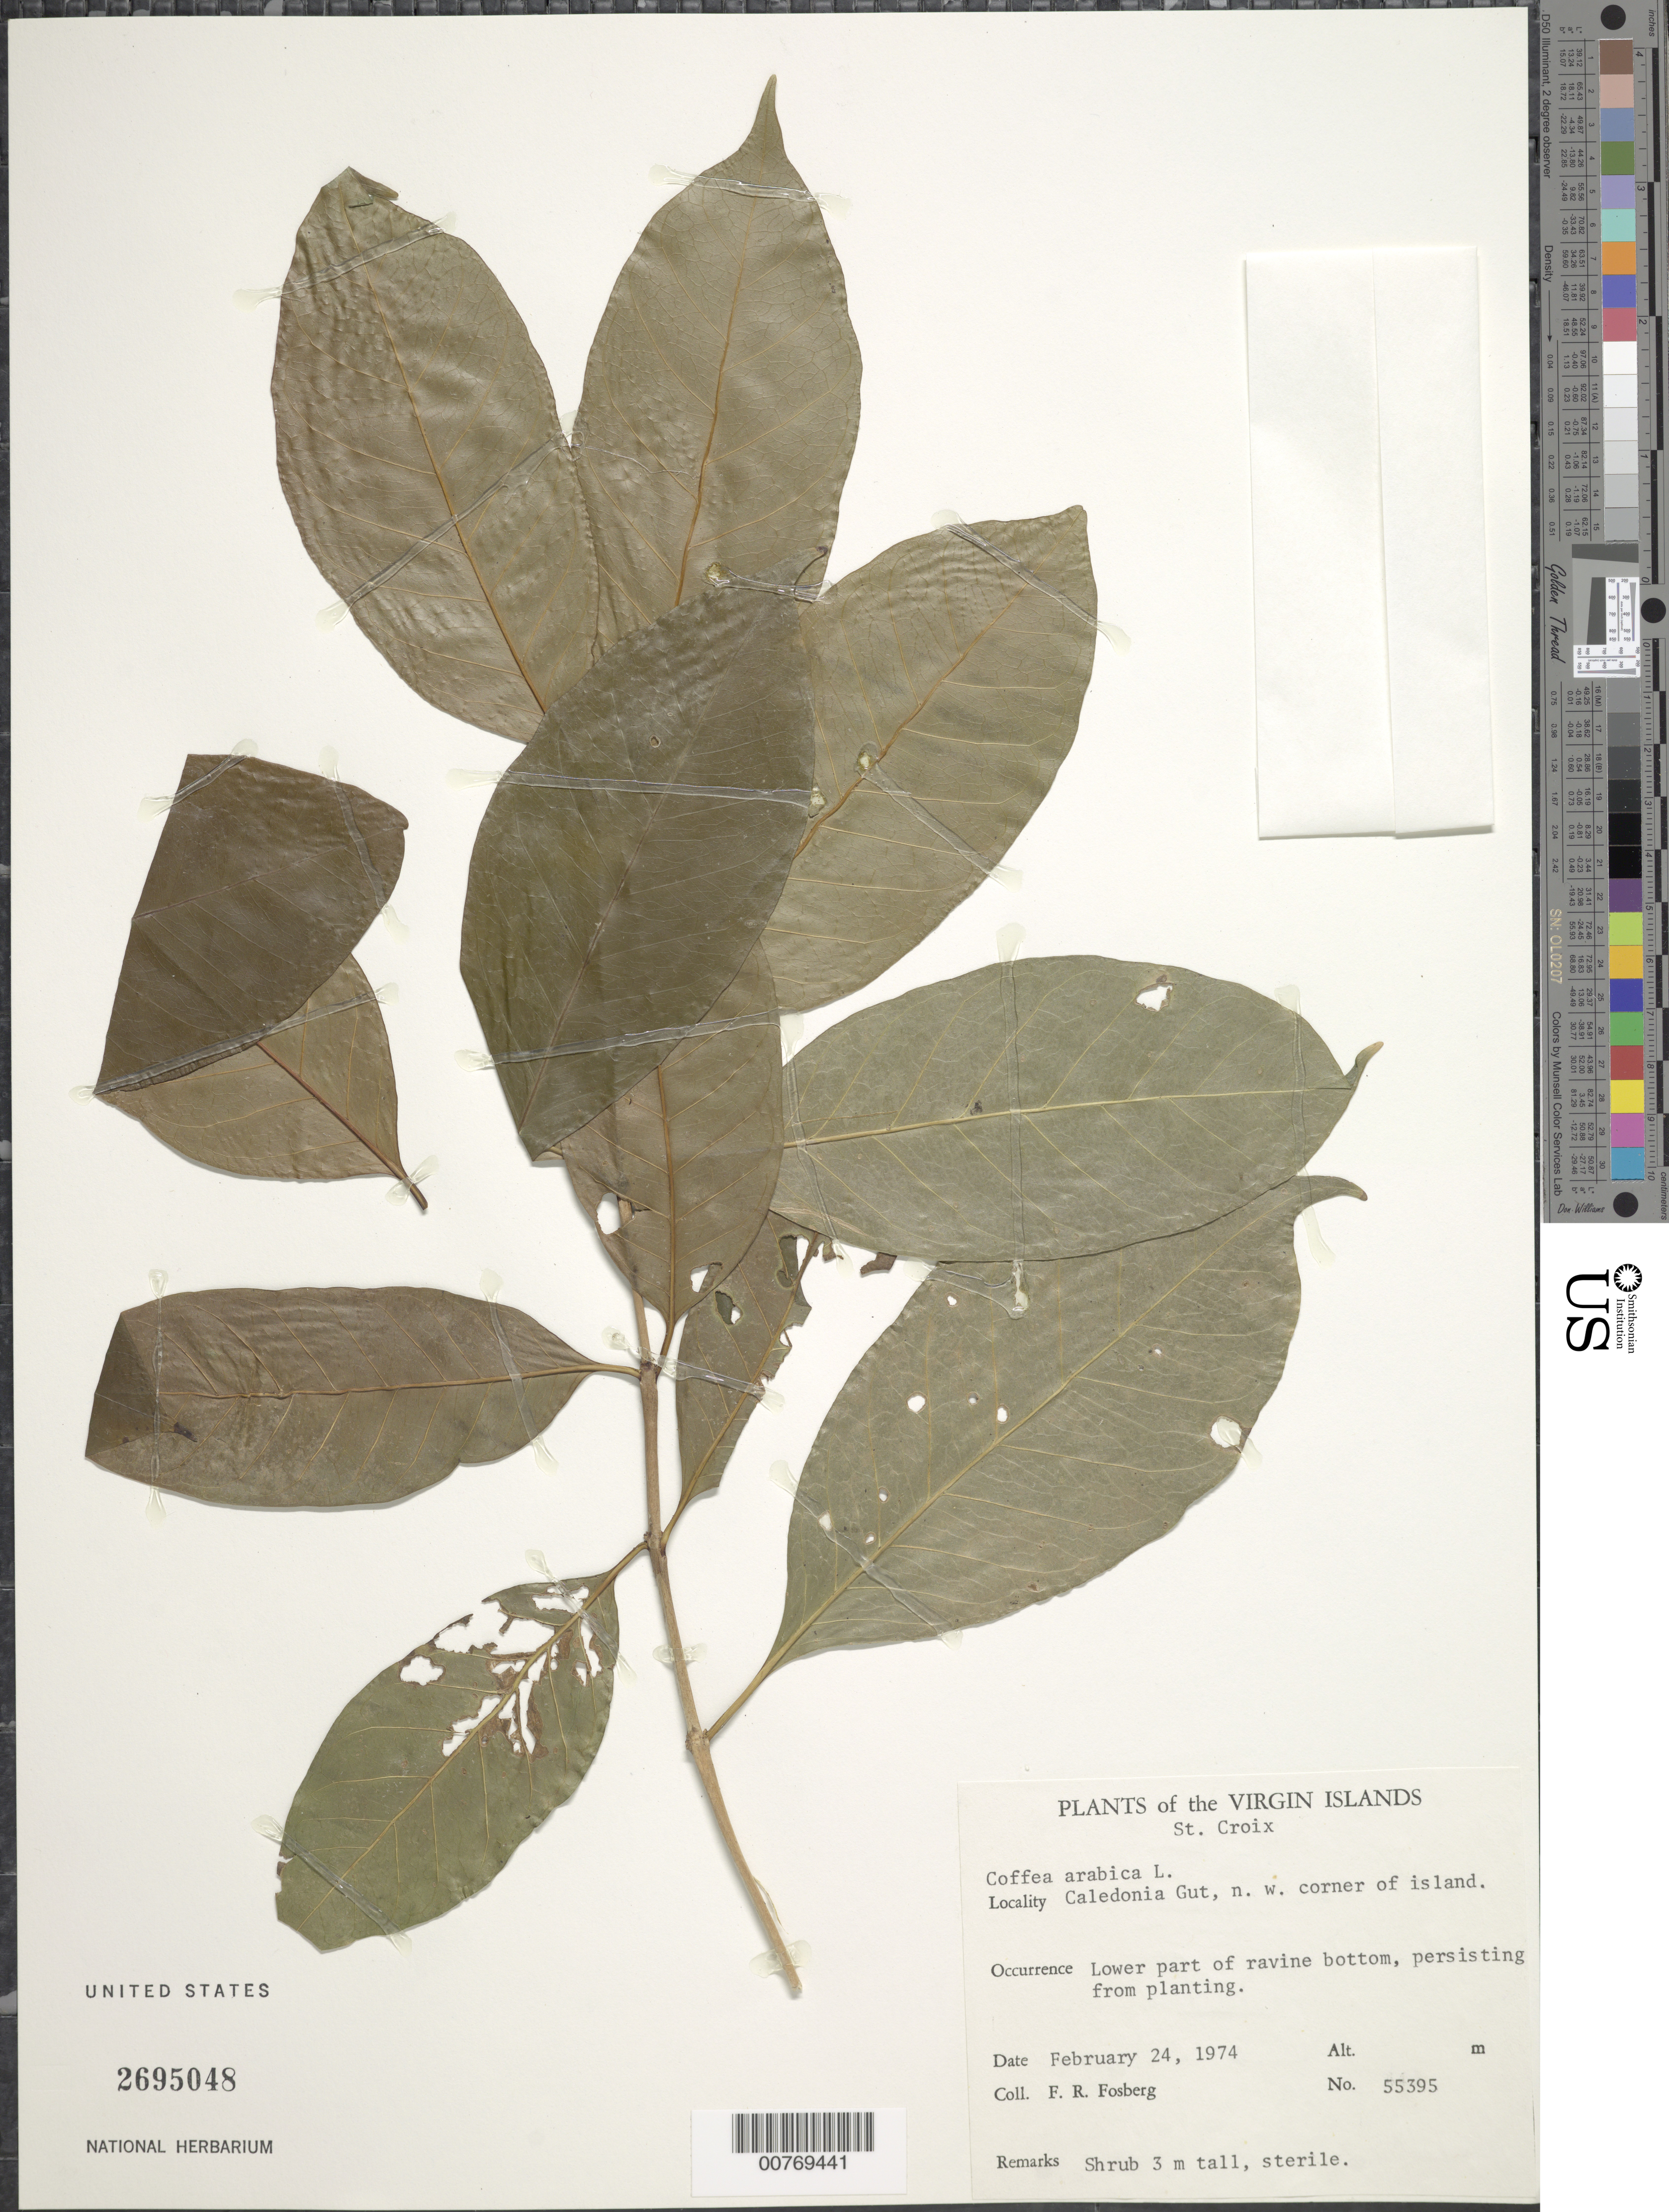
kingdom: Plantae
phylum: Tracheophyta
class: Magnoliopsida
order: Gentianales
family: Rubiaceae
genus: Coffea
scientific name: Coffea arabica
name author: L.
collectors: F. R. Fosberg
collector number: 55395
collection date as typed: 24 Feb 1974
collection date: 1974-02-24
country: U.S. Virgin Islands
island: St. Croix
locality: Caledonia Gut, NW corner of island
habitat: Lower part of ravine bottom, persisting from planting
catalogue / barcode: US 2695048